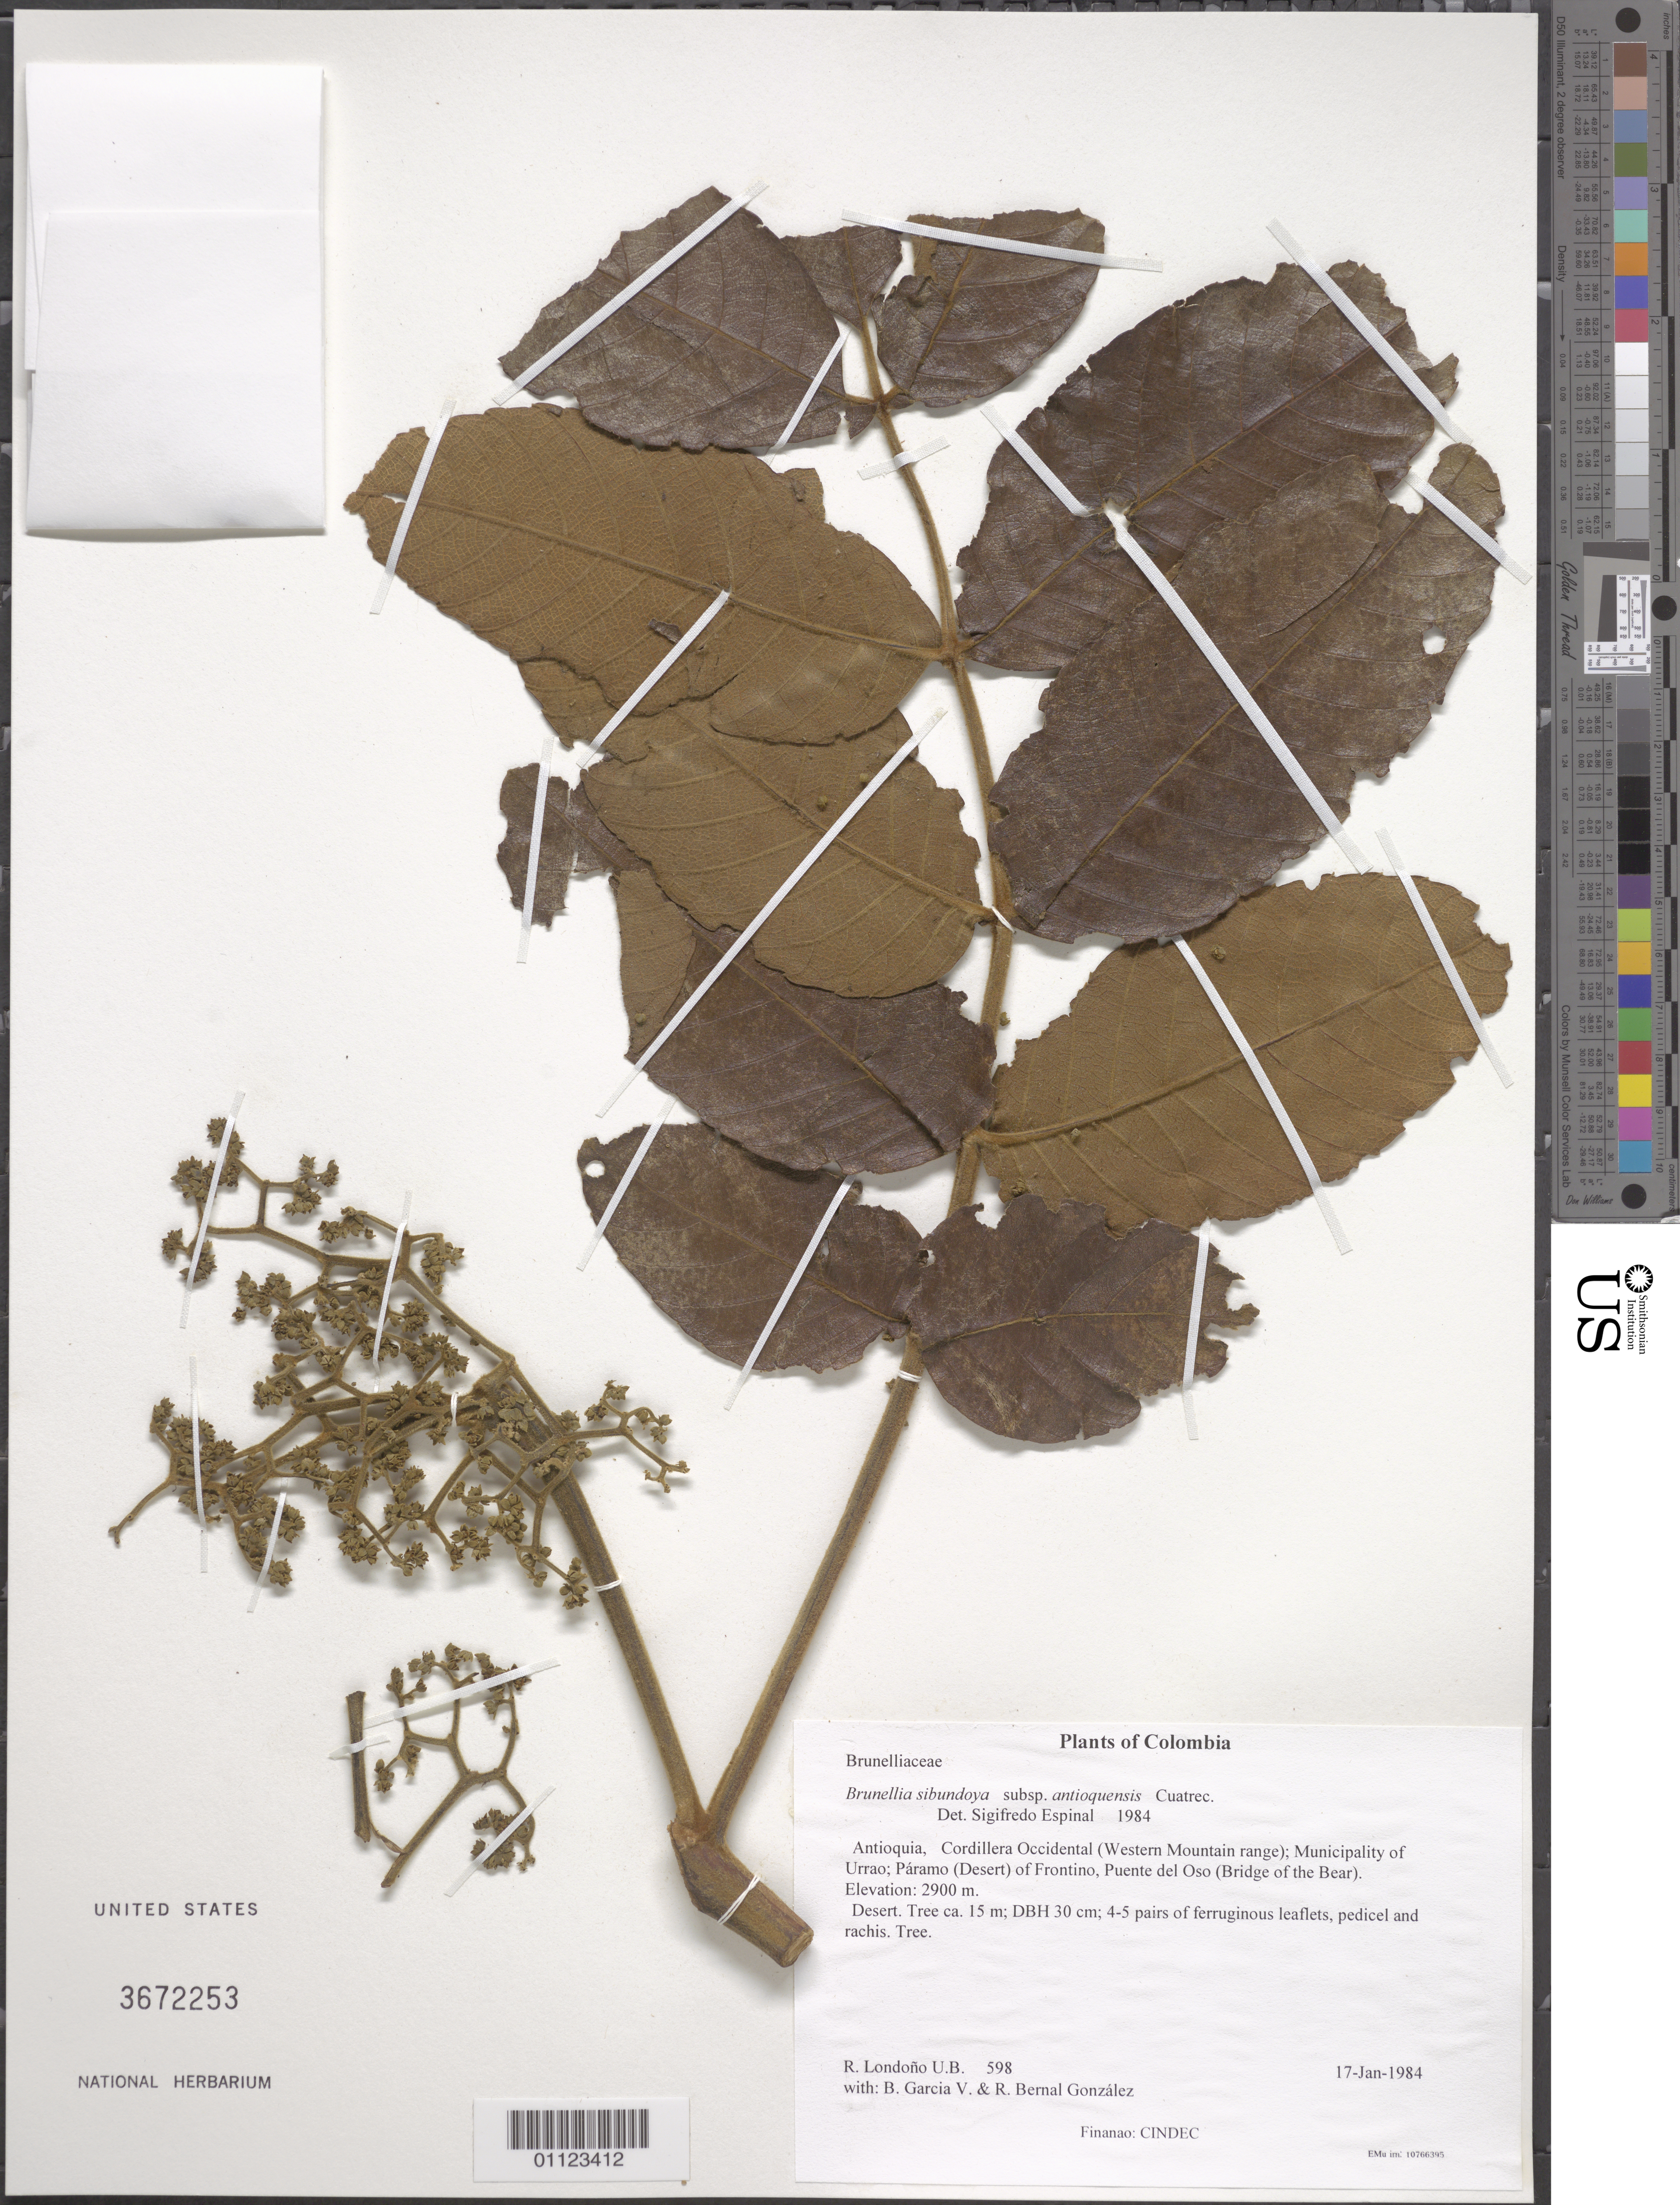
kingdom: Plantae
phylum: Tracheophyta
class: Magnoliopsida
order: Oxalidales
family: Brunelliaceae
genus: Brunellia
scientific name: Brunellia sibundoya subsp. antioquensis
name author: Cuatrec.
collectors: R. Londono U.B., B. Garcia V. & R. Bernal González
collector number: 598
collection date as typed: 17-Jan-84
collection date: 1984-01-17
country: Colombia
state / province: Antioquia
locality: Cordillera Occidental (Western Mountain range); Municipality of Urrao; Páramo (Desert) of Frontino, Puente del Oso (Bridge of the Bear)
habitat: Paramo.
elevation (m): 2900